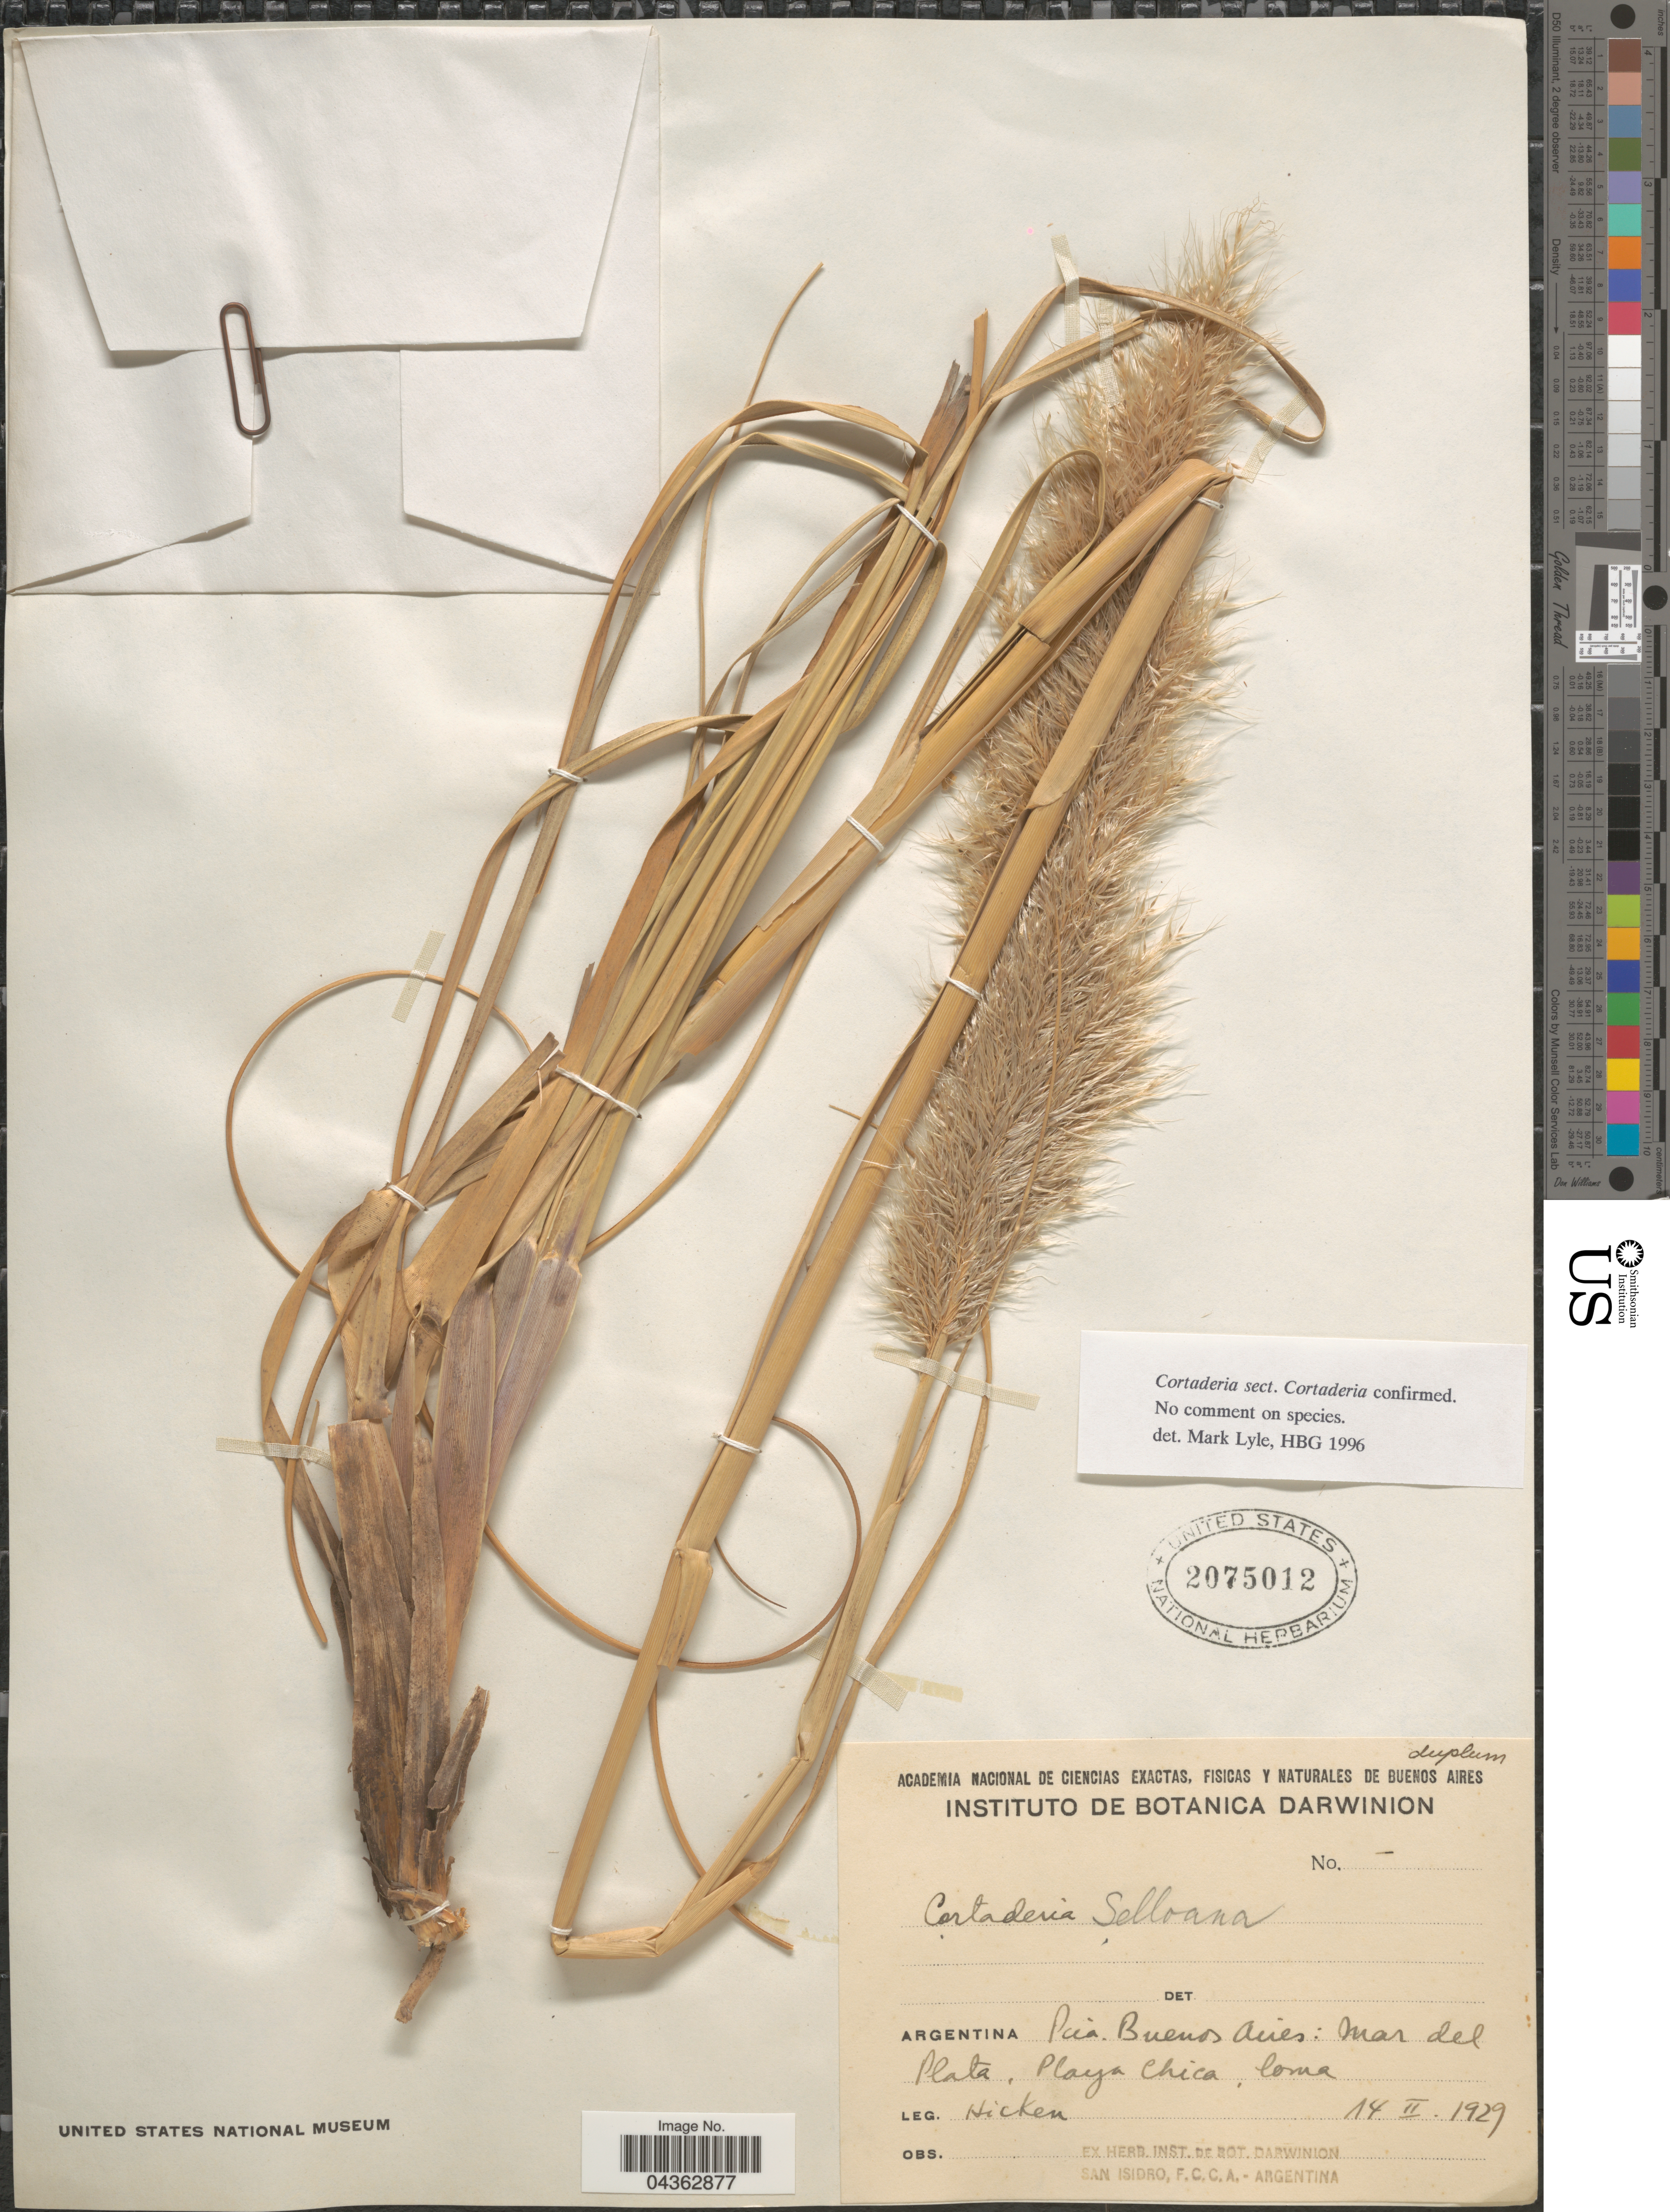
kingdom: Plantae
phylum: Tracheophyta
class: Liliopsida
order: Poales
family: Poaceae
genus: Cortaderia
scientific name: Cortaderia selloana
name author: (Schult. & Schult. f.) Asch. & Graebn.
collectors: Hicken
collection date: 1929-02-14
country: Argentina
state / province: Buenos Aires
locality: Mar del Plata. Playa Chica, loma.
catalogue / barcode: US 2075012